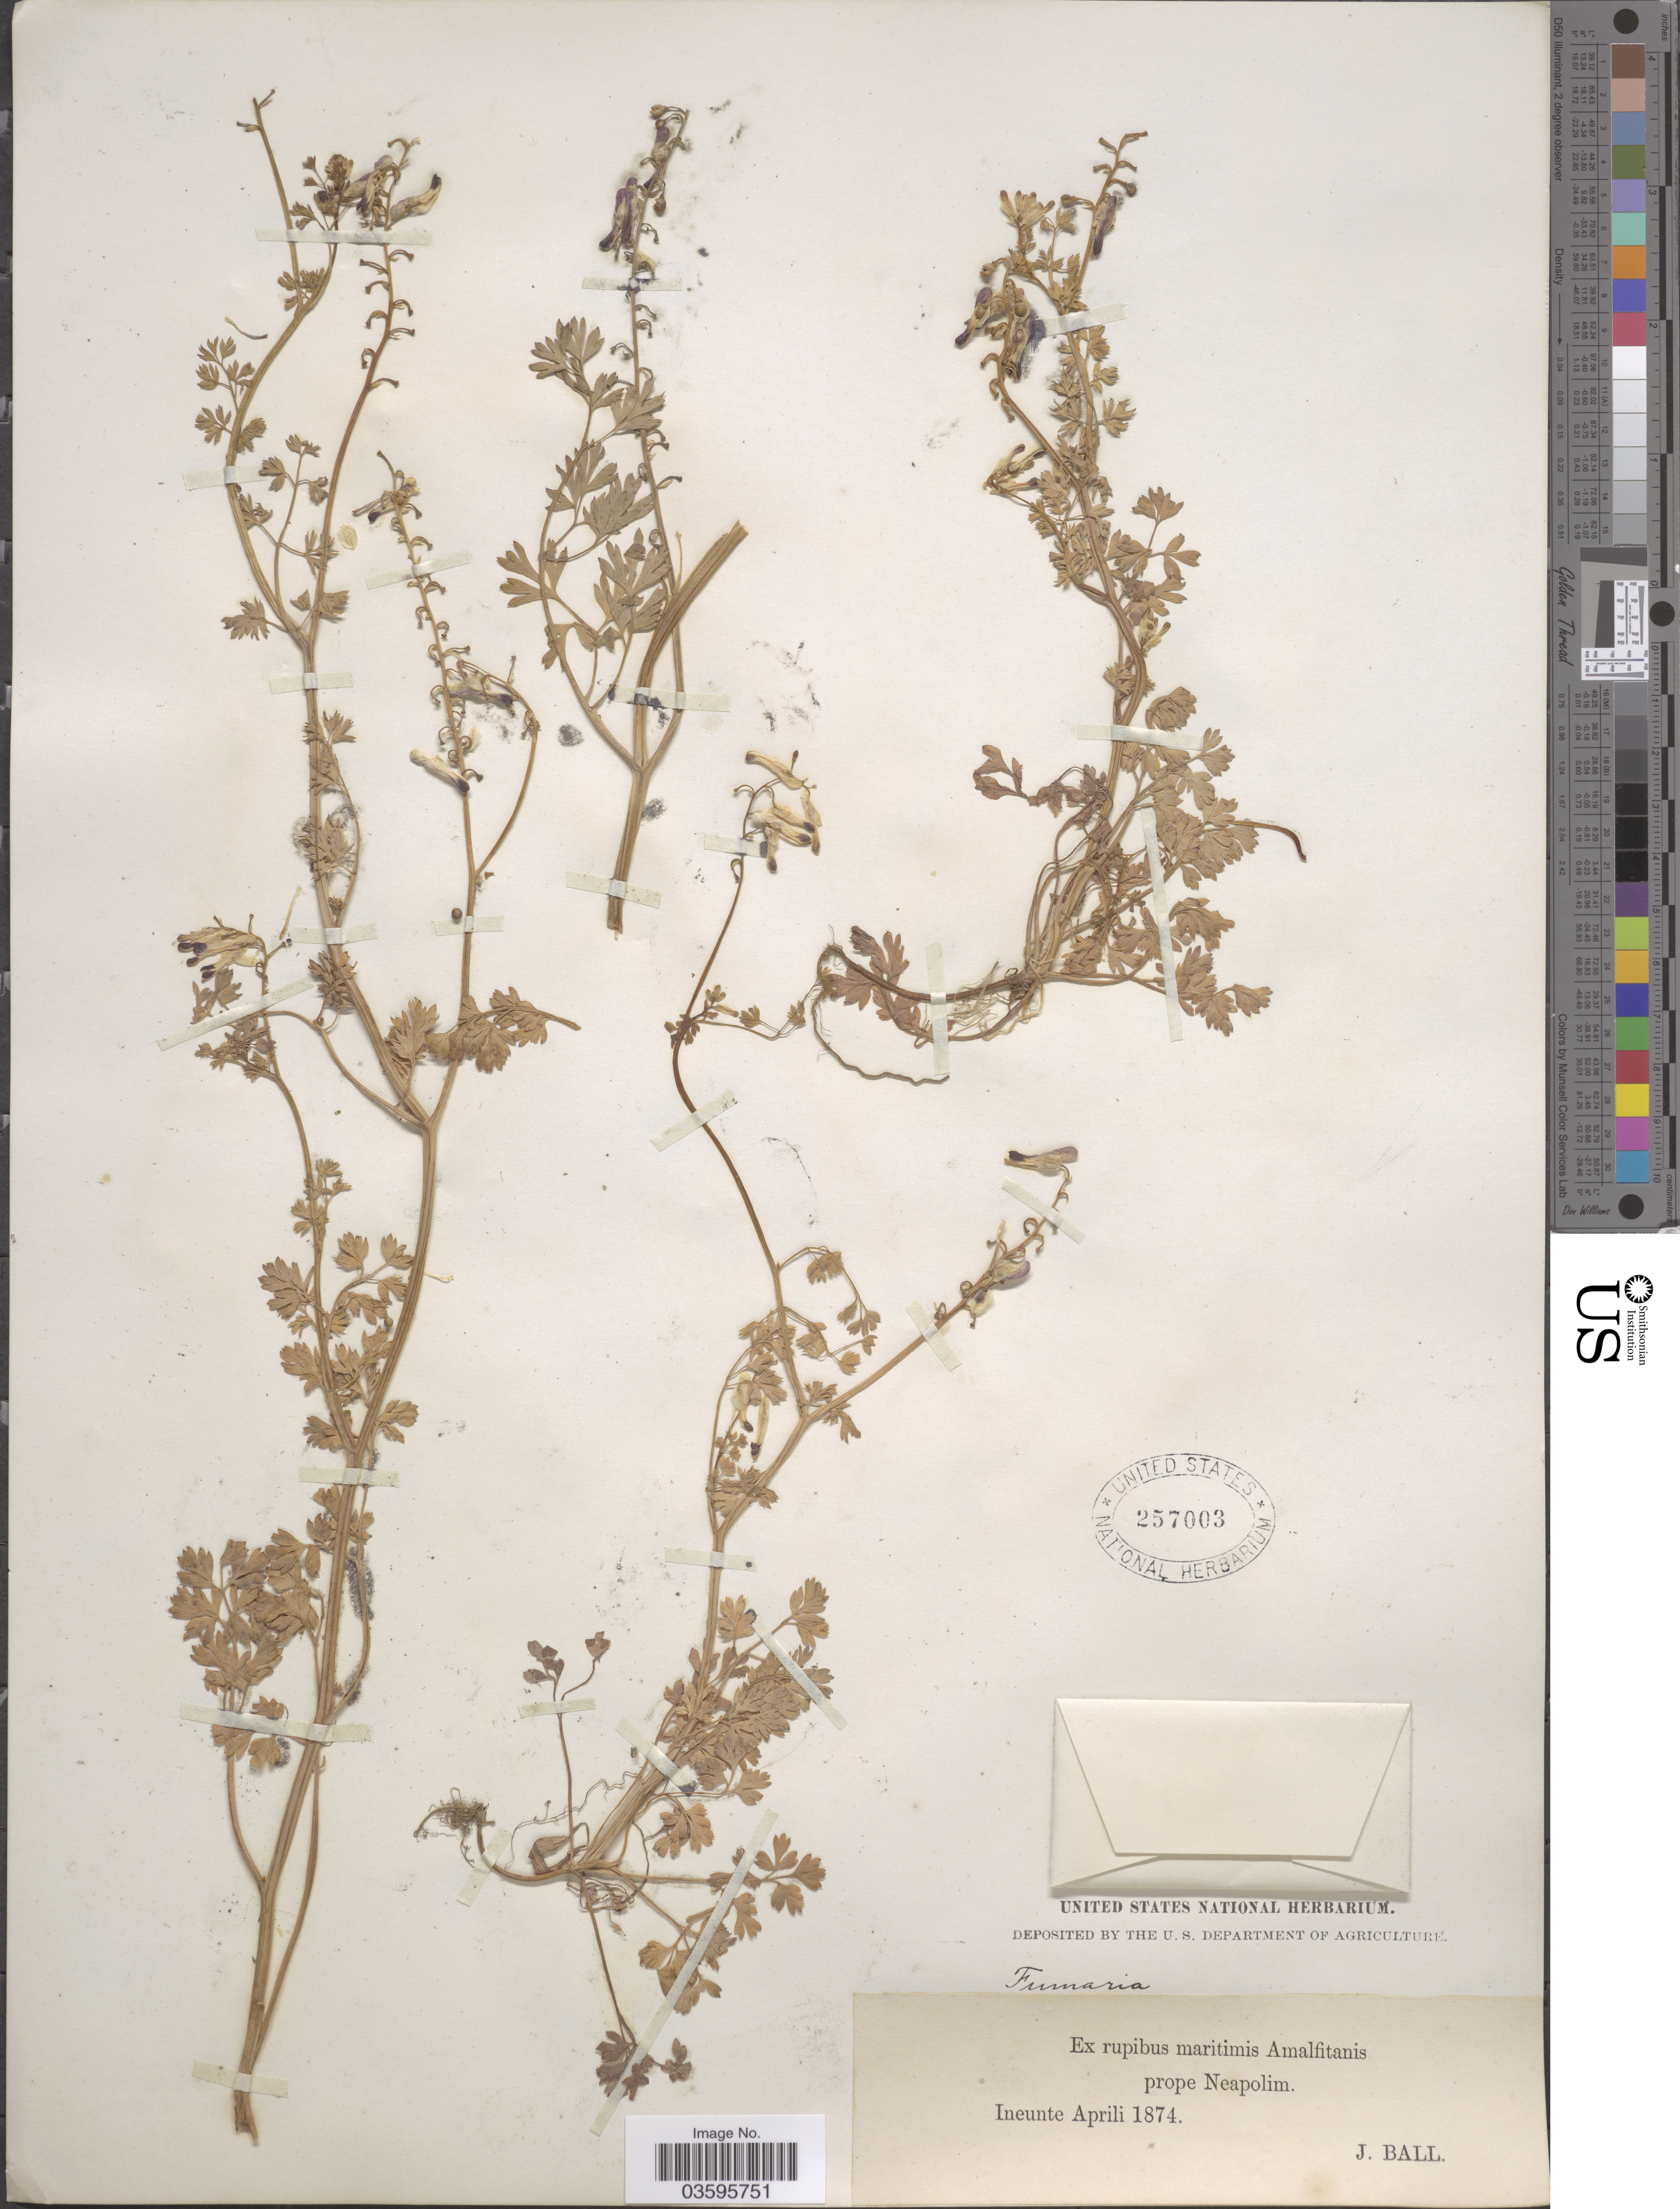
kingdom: Plantae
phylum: Tracheophyta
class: Magnoliopsida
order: Ranunculales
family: Papaveraceae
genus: Fumaria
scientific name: Fumaria sp.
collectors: J. Ball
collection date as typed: Ineunte Aprili 1874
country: Italy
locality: Ex rupibus maritimis Amalfitanis prope Neapolim.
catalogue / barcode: US 257003